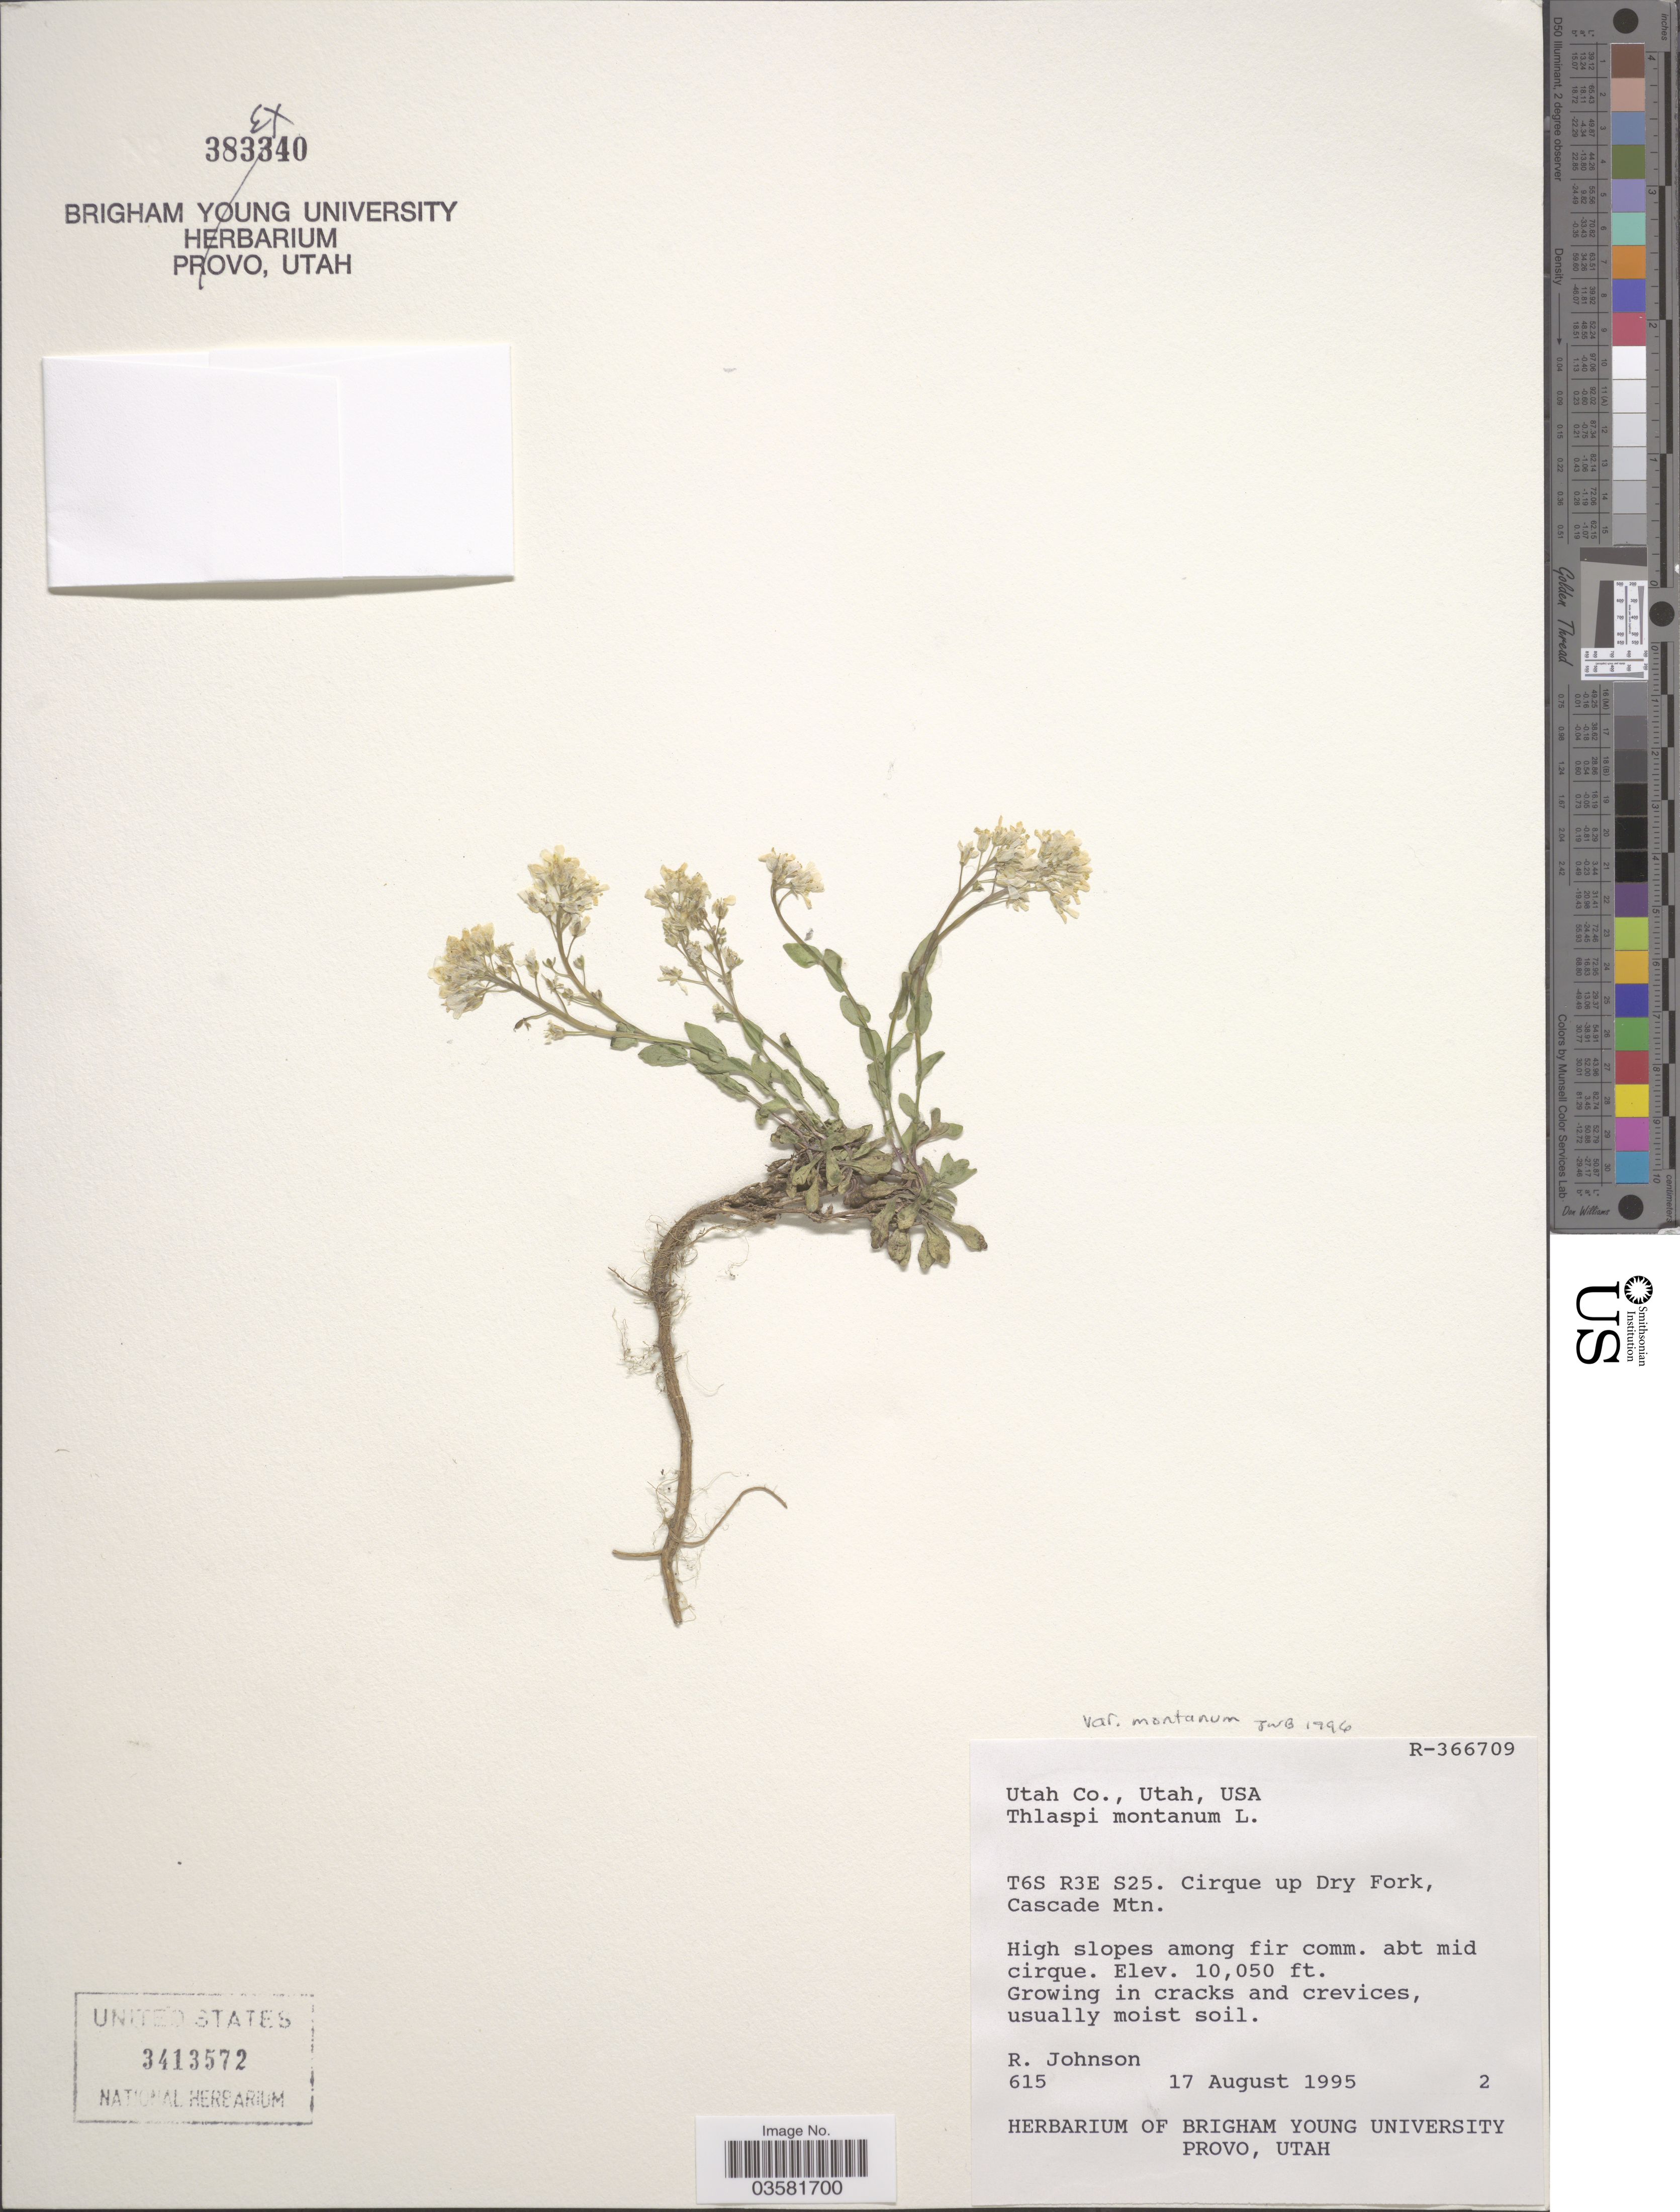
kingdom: Plantae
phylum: Tracheophyta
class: Magnoliopsida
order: Brassicales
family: Brassicaceae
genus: Thlaspi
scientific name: Thlaspi montanum var. montanum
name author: L.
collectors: R. Johnson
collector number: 615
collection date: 1995-08-17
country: United States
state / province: Utah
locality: Utah Co. T6S R3E S25. Cirque up Dry Fork, Cascade Mtn.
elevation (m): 3063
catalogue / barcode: US 3413572